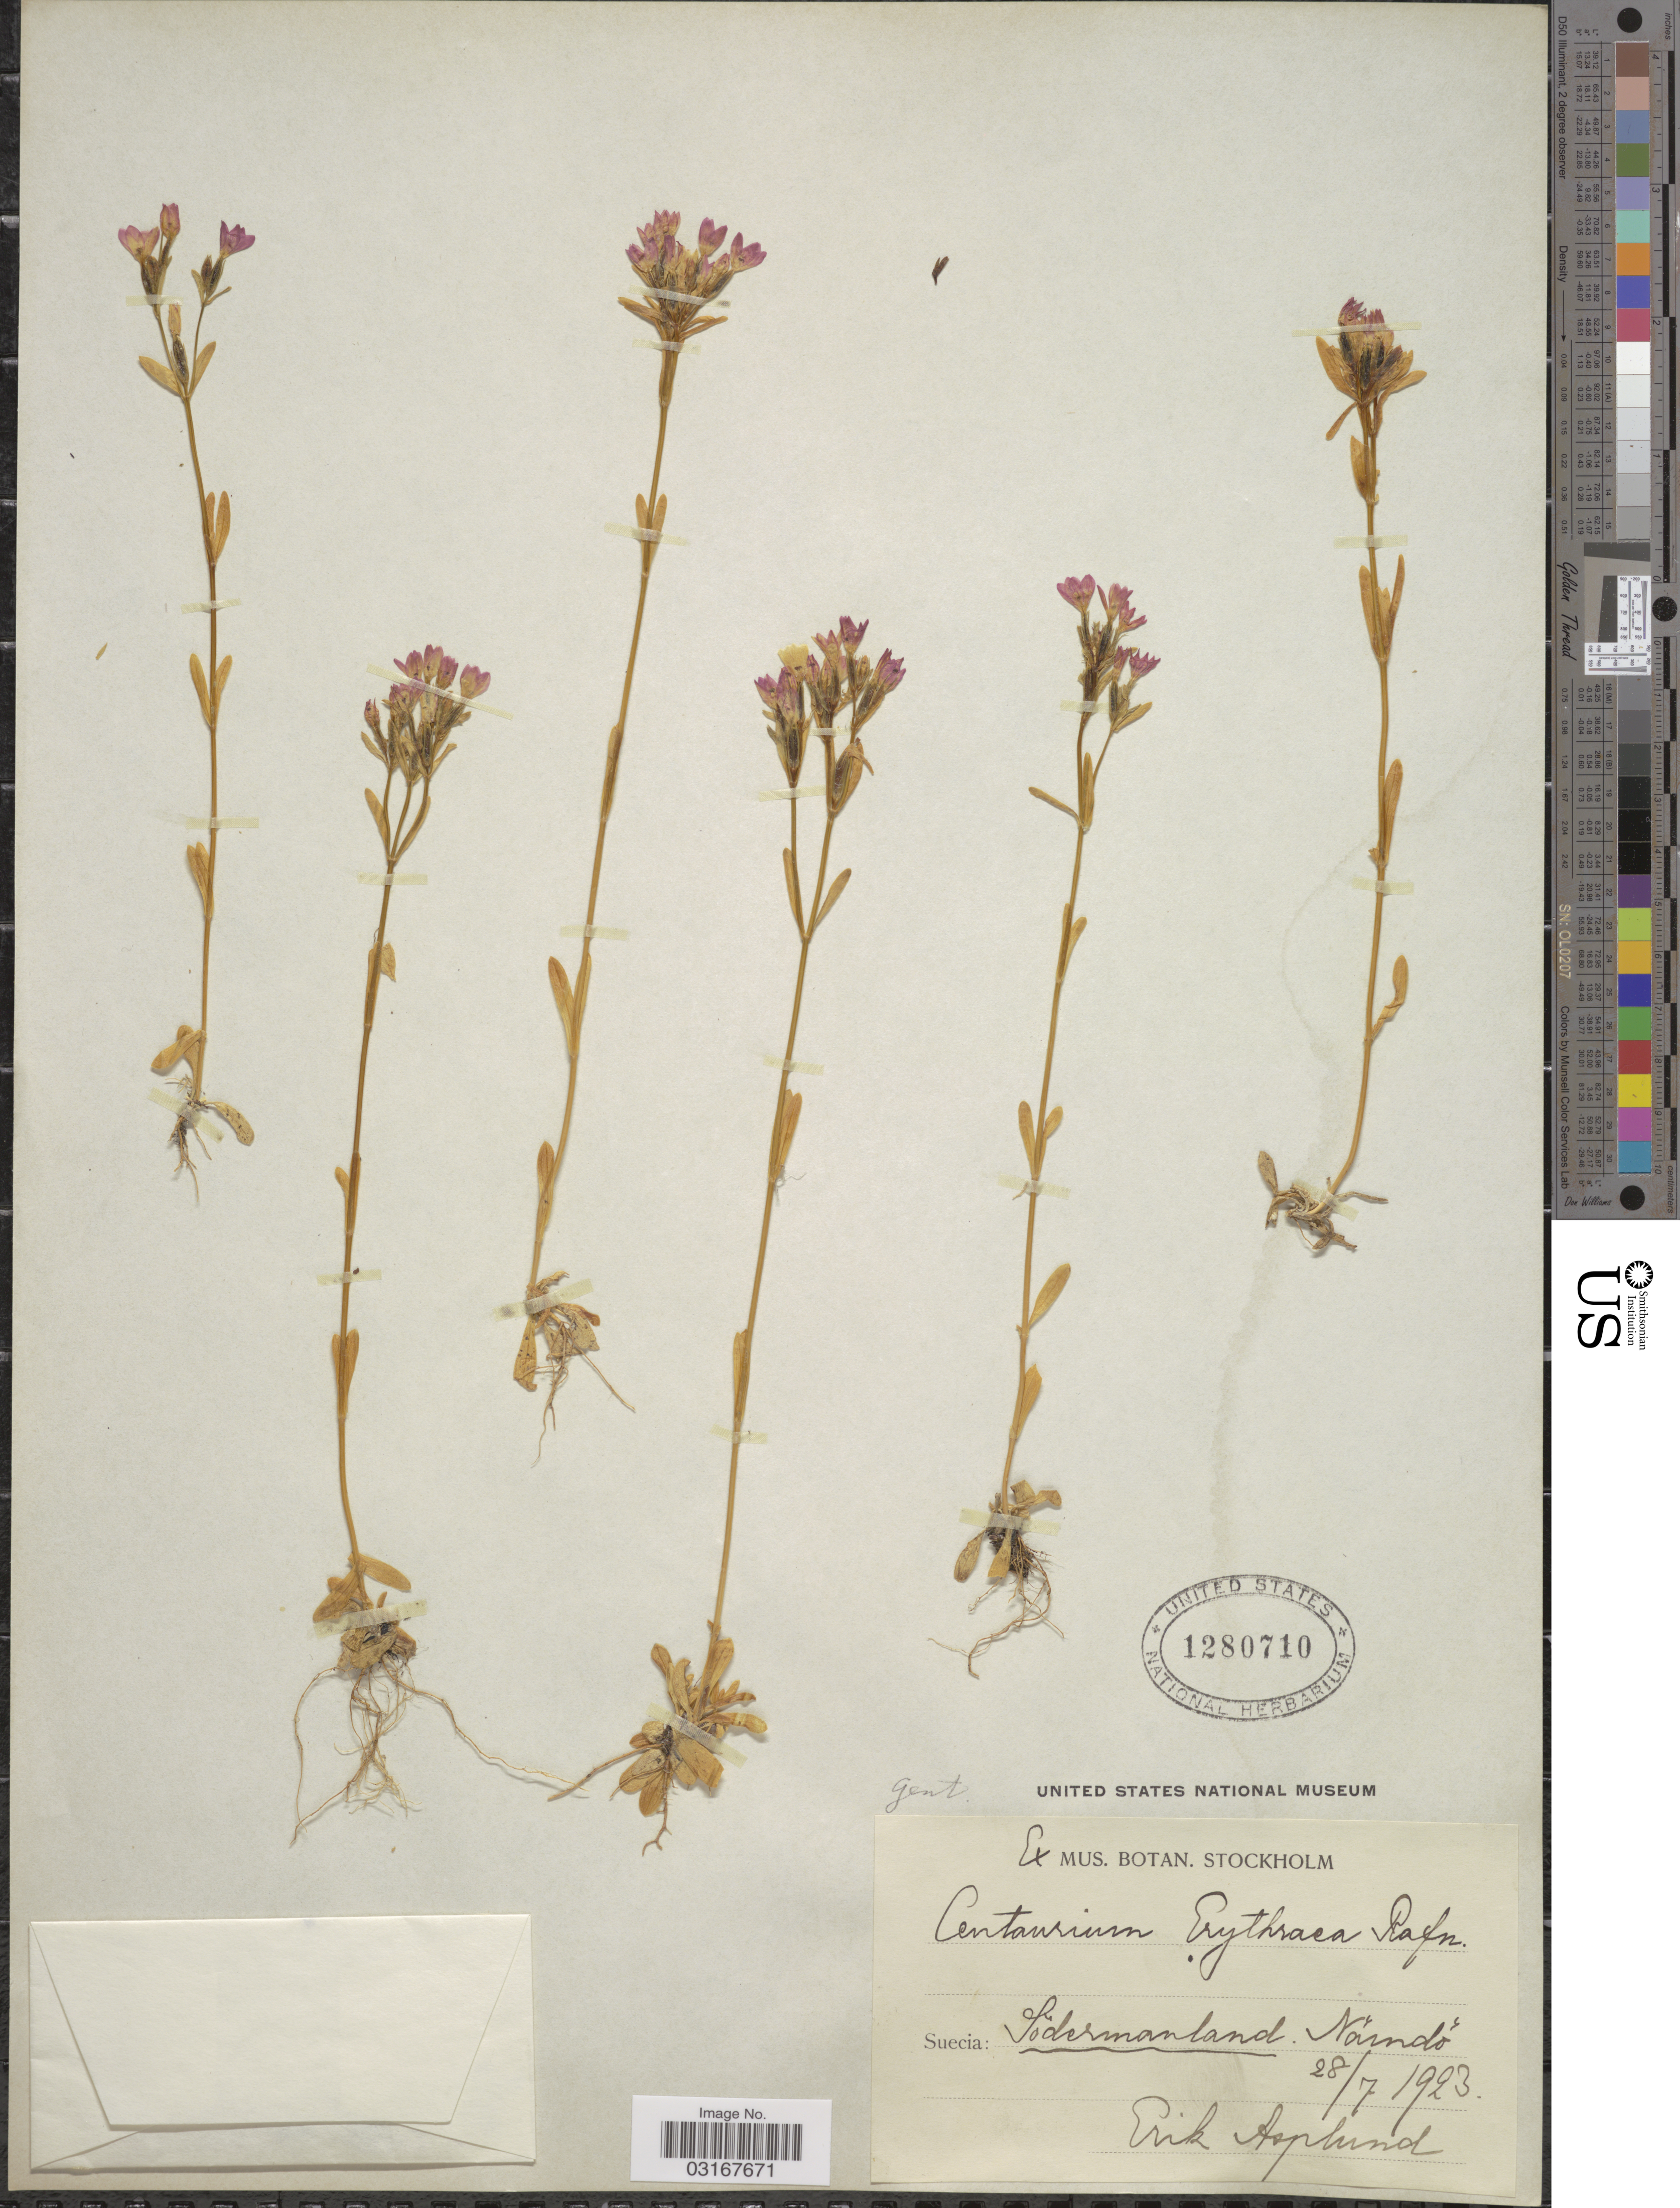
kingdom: Plantae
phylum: Tracheophyta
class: Magnoliopsida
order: Gentianales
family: Gentianaceae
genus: Centaurium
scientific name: Centaurium erythraea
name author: Rafn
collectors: E. Asplund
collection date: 1923-07-28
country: Sweden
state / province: Sodermanland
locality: Suecia: Södermanland. Nämdö.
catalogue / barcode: US 1280710